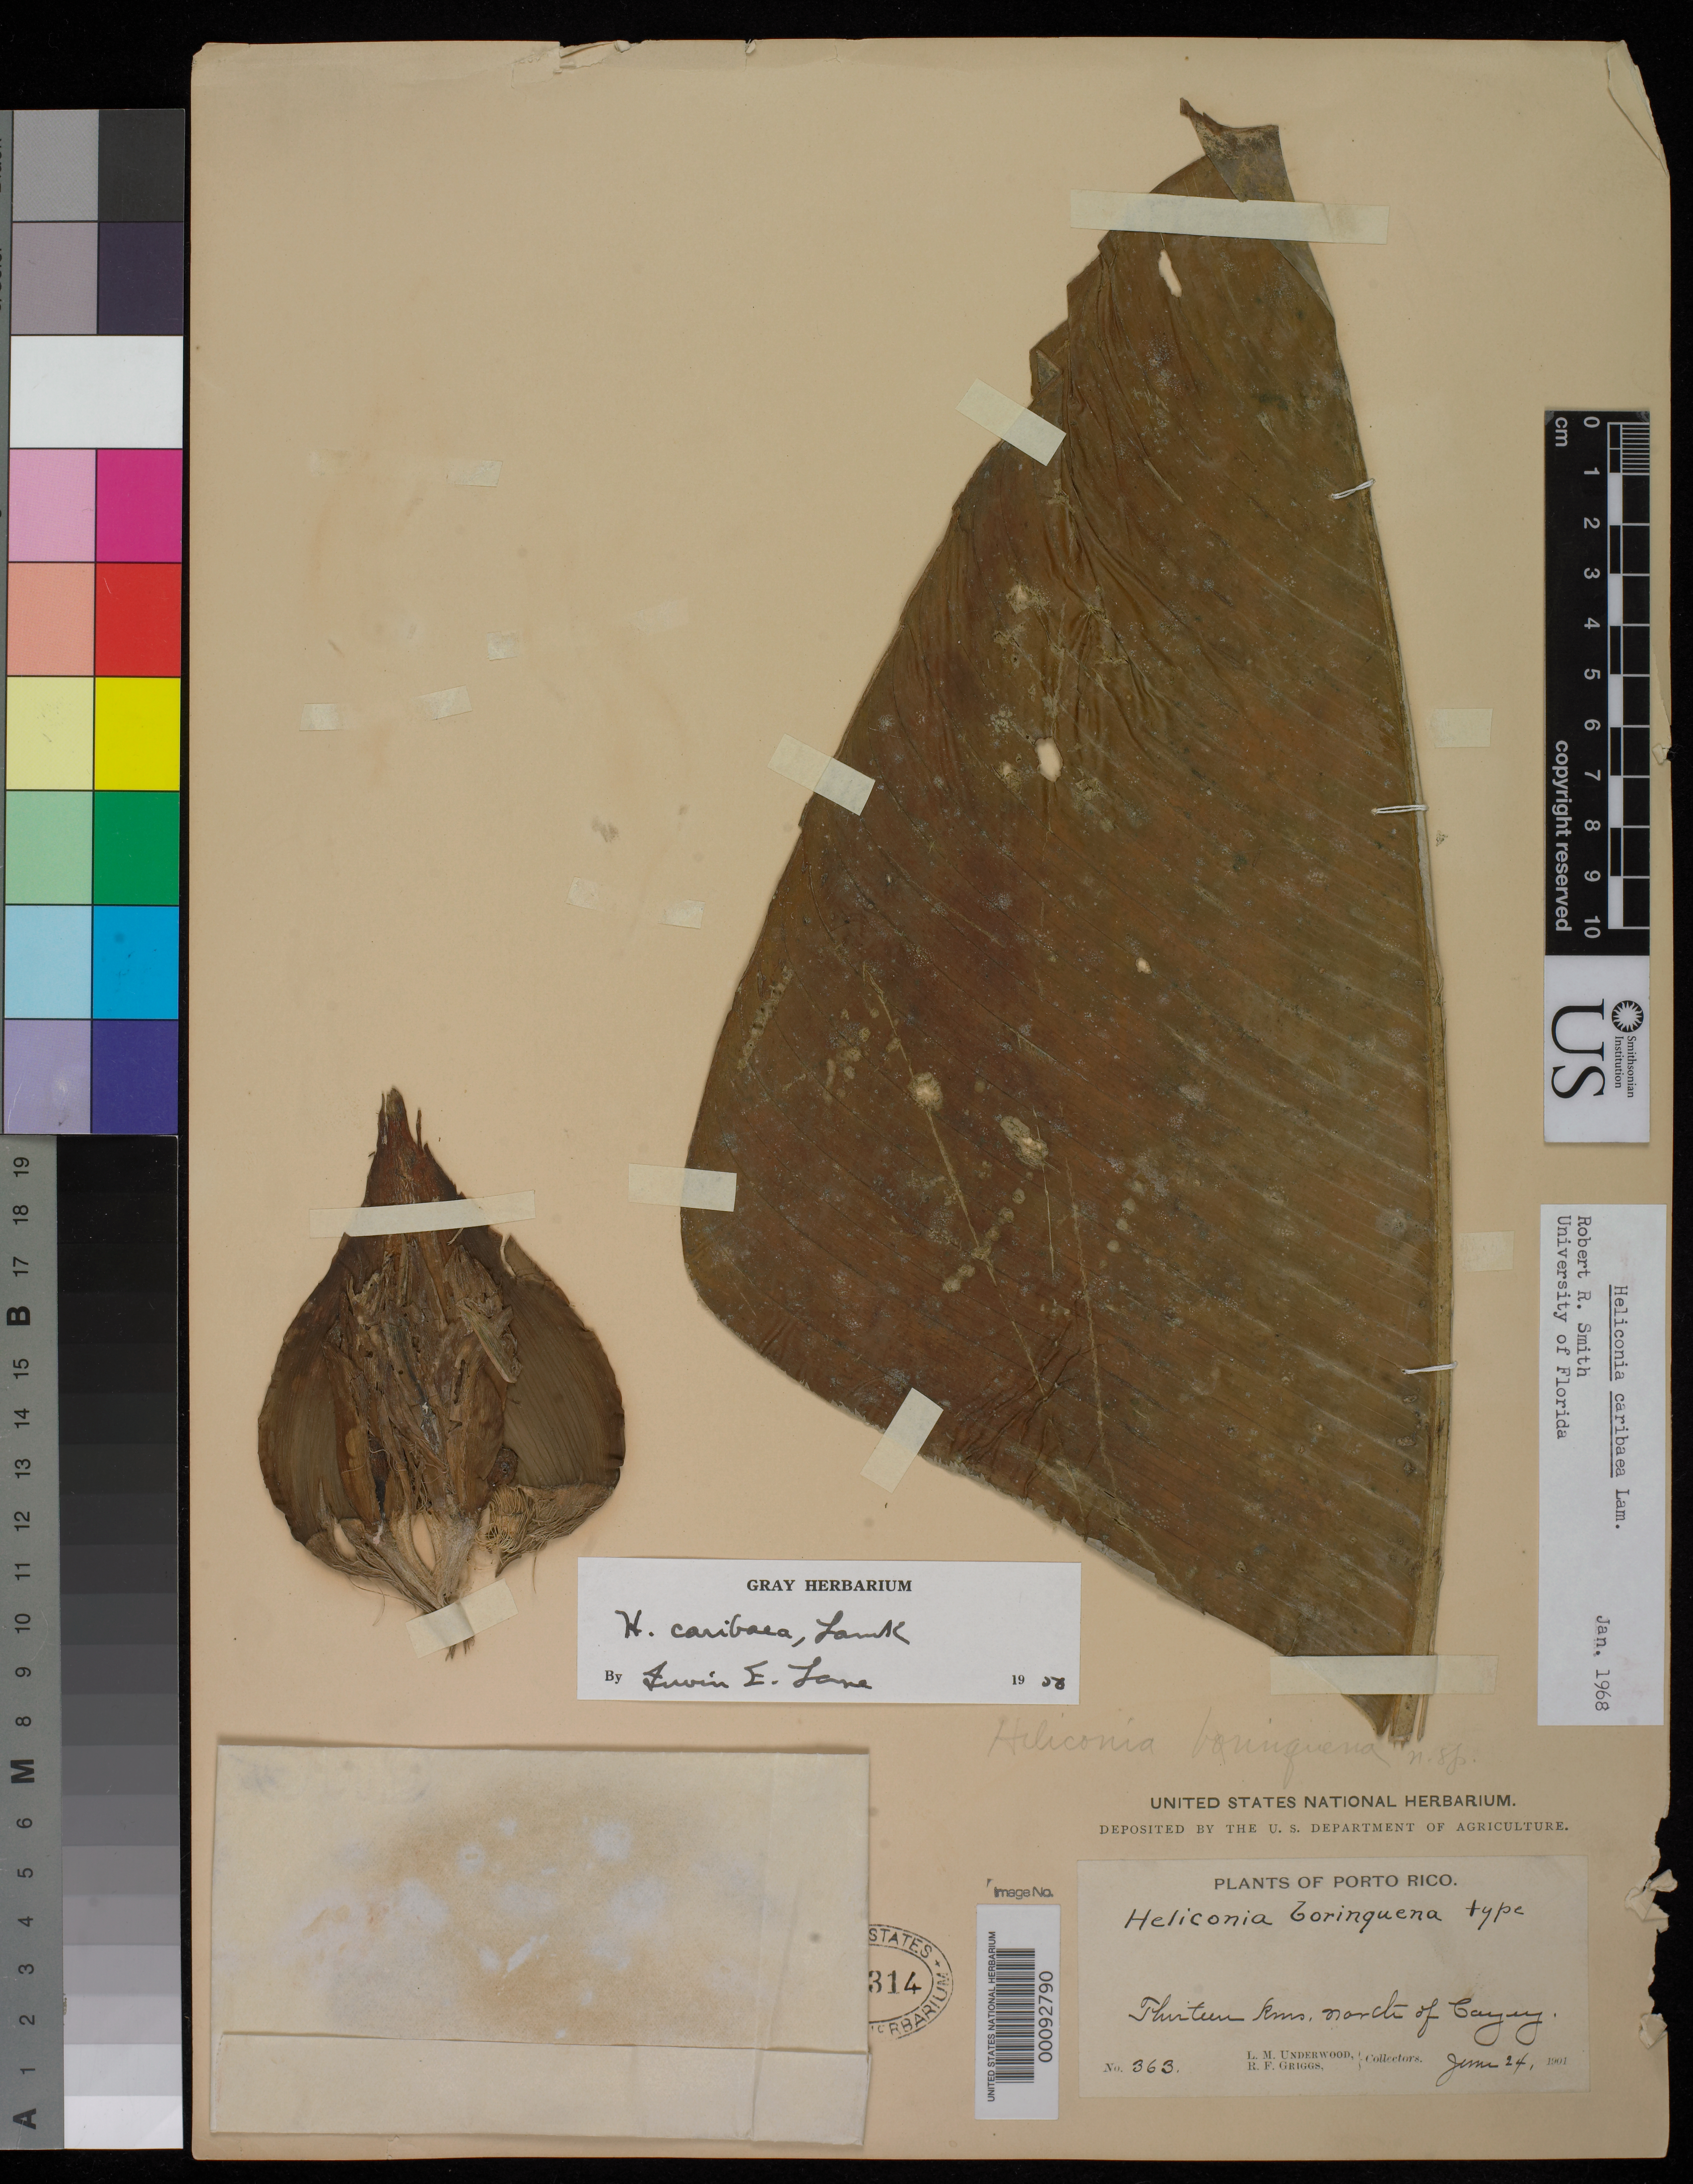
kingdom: Plantae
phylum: Tracheophyta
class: Liliopsida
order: Zingiberales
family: Heliconiaceae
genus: Heliconia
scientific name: Heliconia borinquena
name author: R.F. Griggs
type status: Holotype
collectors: L. M. Underwood & R. F. Griggs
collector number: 363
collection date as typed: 24 Jun 1901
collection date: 1901-06-24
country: Puerto Rico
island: Greater Antilles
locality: Near military road, 13mi. N of Cayey.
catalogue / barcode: US 405314